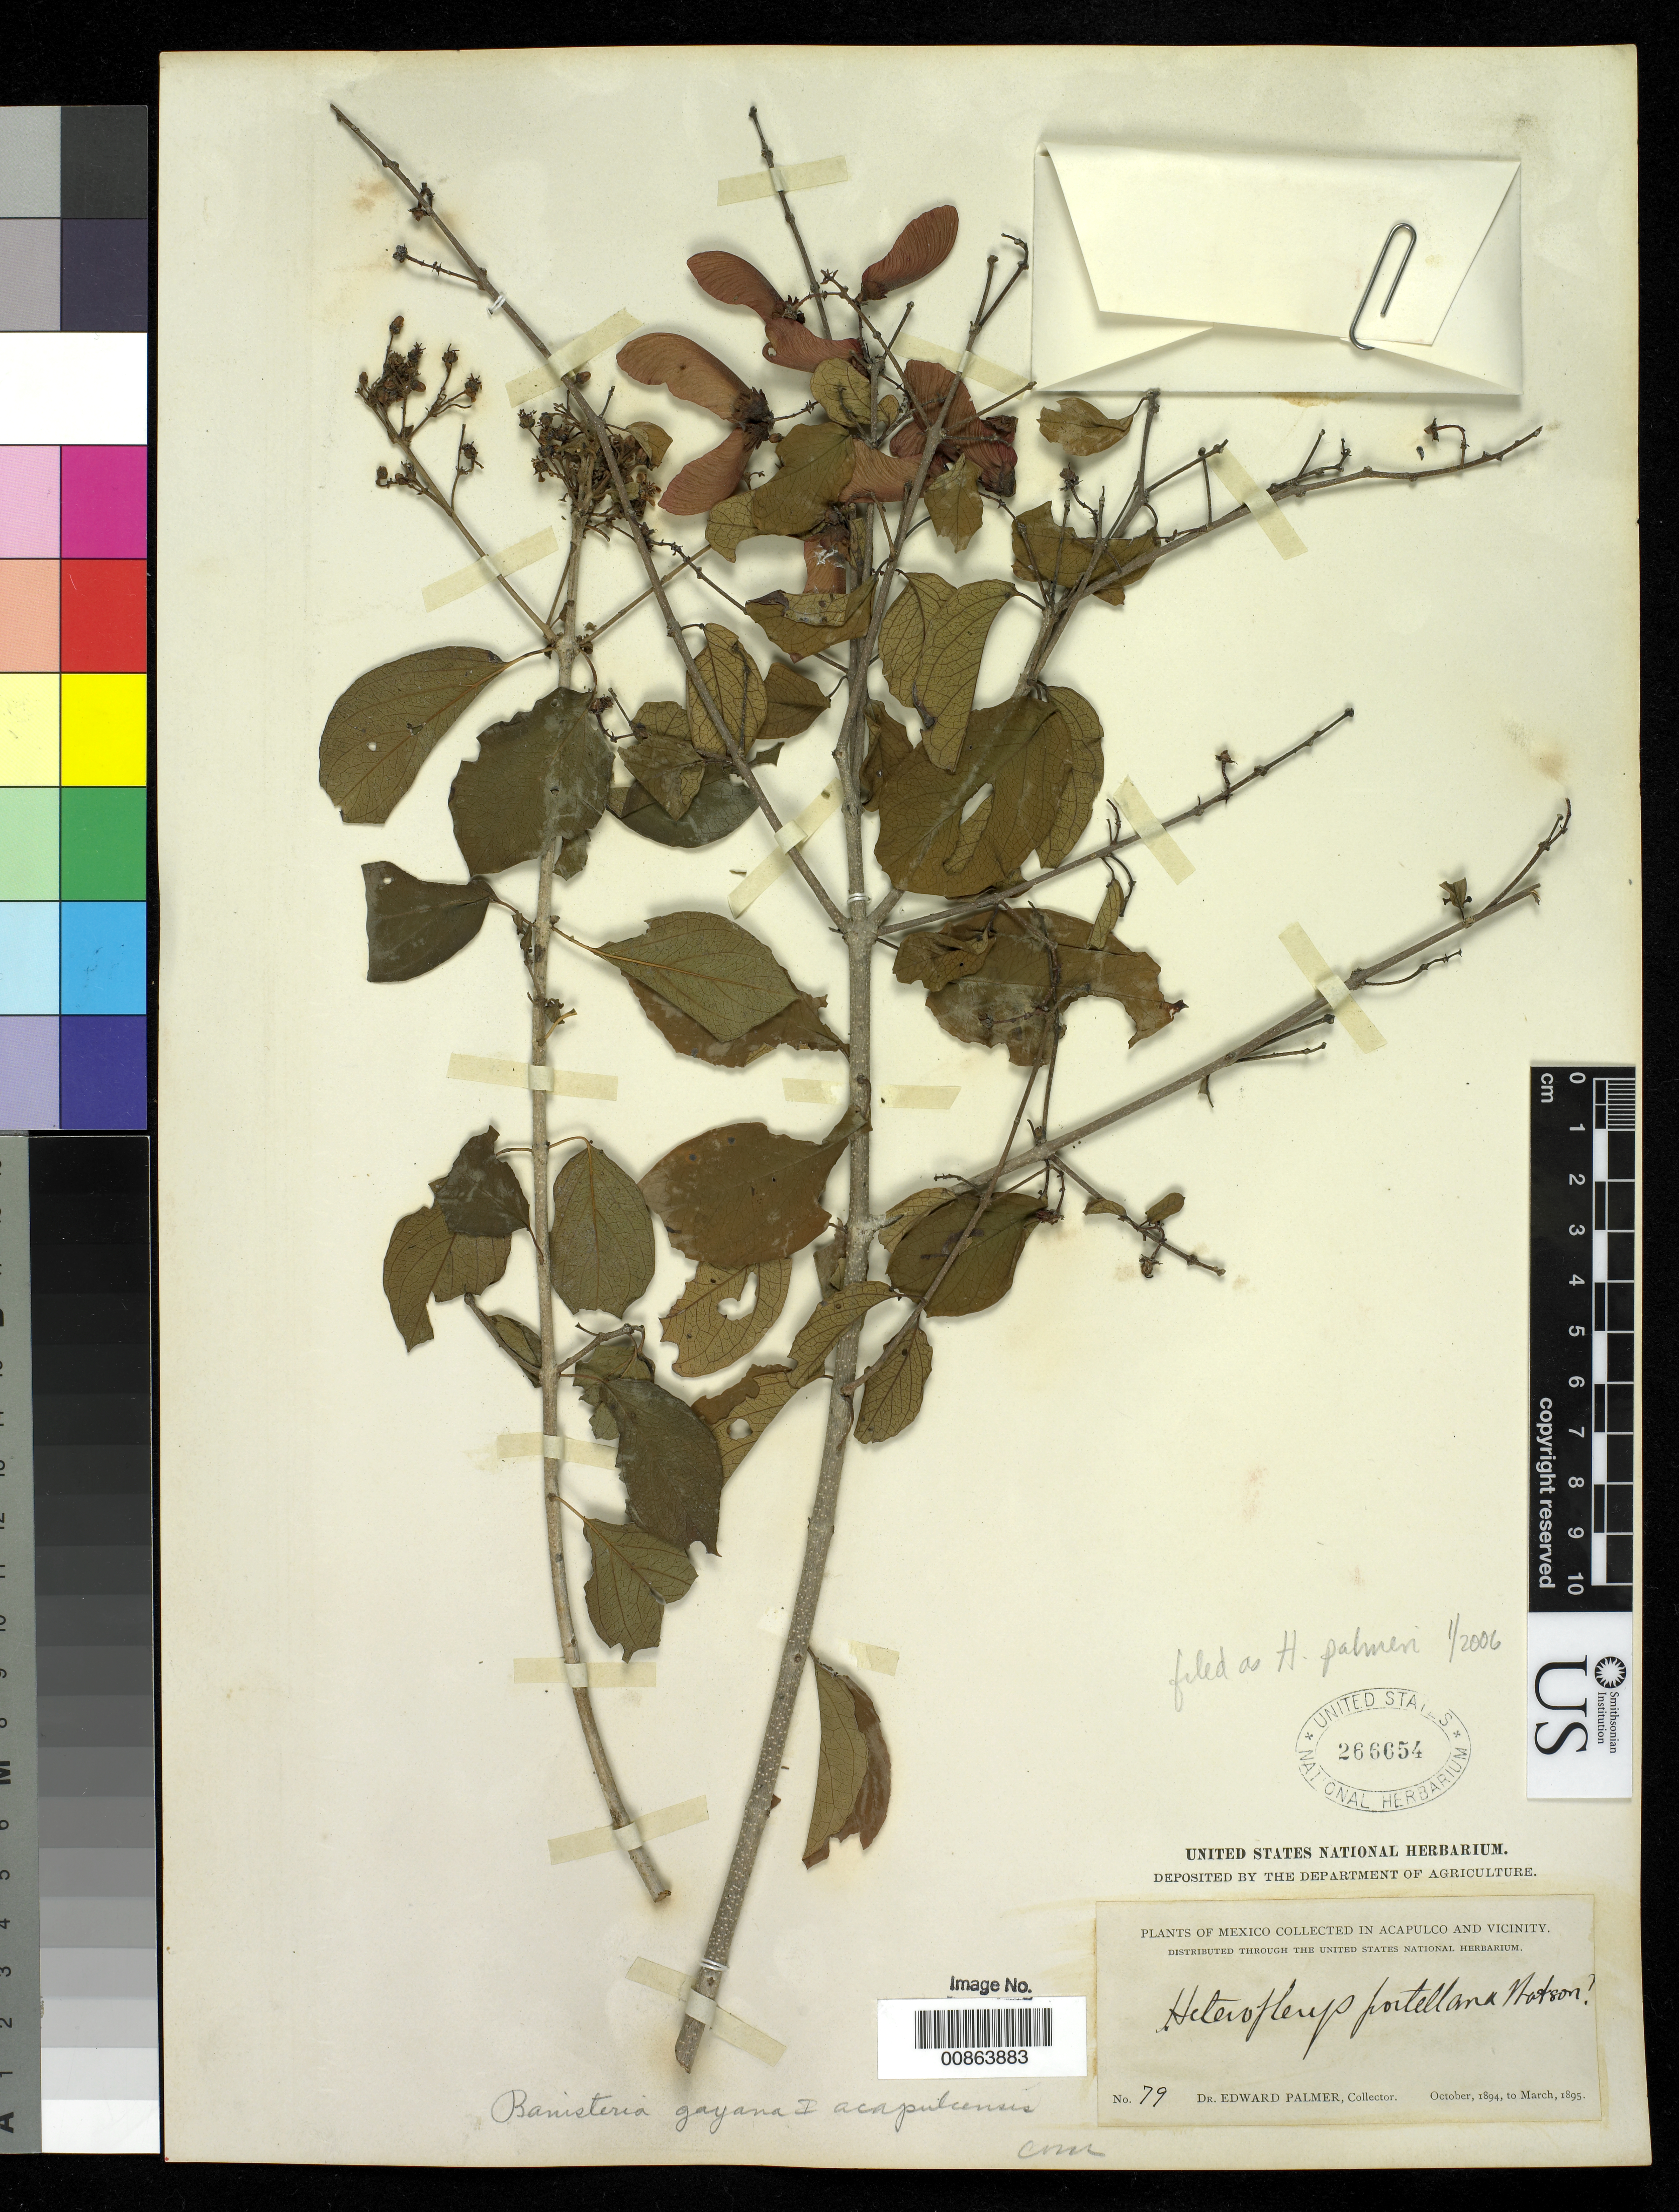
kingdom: Plantae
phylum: Tracheophyta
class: Magnoliopsida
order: Malpighiales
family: Malpighiaceae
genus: Heteropterys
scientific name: Heteropterys palmeri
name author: Rose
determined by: Anderson, W. R.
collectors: E. Palmer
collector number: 79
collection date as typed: Oct 1894 to -- Mar 1895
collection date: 1894-10/1895-03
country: Mexico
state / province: Guerrero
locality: Acapulco, Guerrero and vicinity.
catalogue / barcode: US 266654